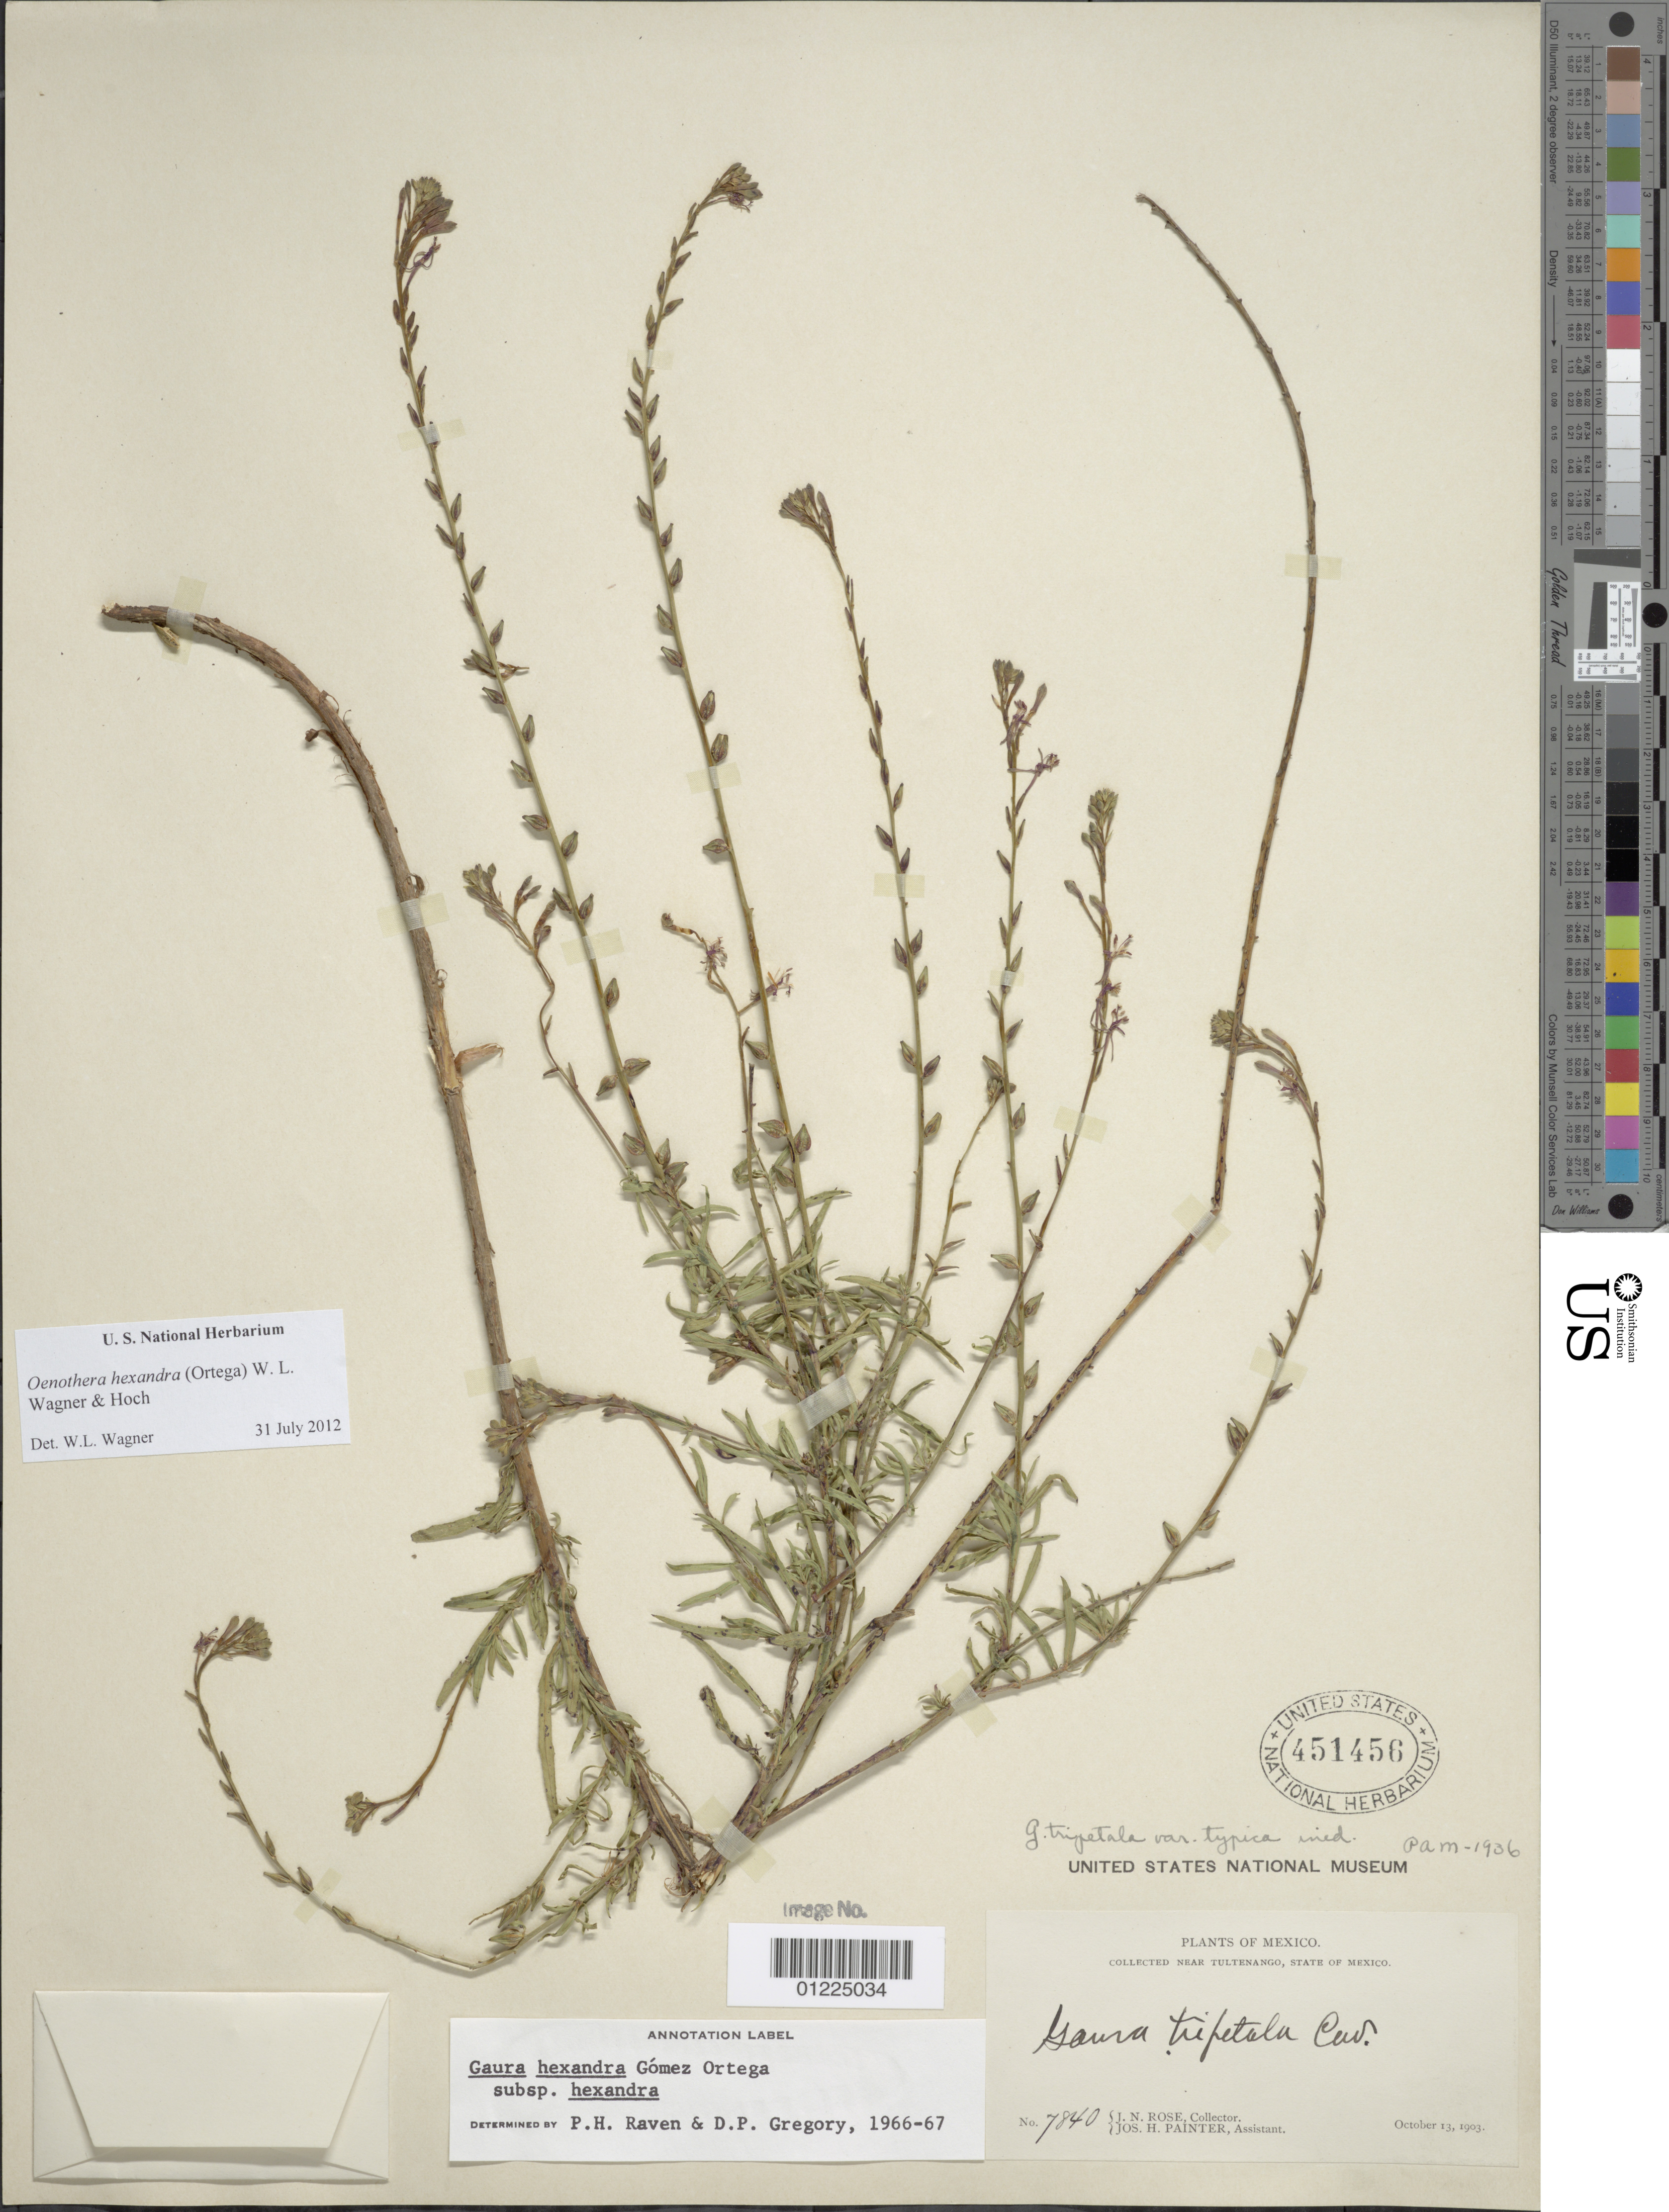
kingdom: Plantae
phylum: Tracheophyta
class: Magnoliopsida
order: Myrtales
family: Onagraceae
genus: Oenothera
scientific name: Oenothera hexandra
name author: (Ortega) W.L. Wagner & Hoch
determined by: Wagner, W. L., (BOT), Smithsonian Institution - National Museum of Natural History (UNITED STATES)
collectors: J. N. Rose & J. H. Painter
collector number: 7840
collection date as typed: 13 Oct 1903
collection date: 1903-10-13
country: Mexico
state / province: México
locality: Near Tultenango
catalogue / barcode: US 451456